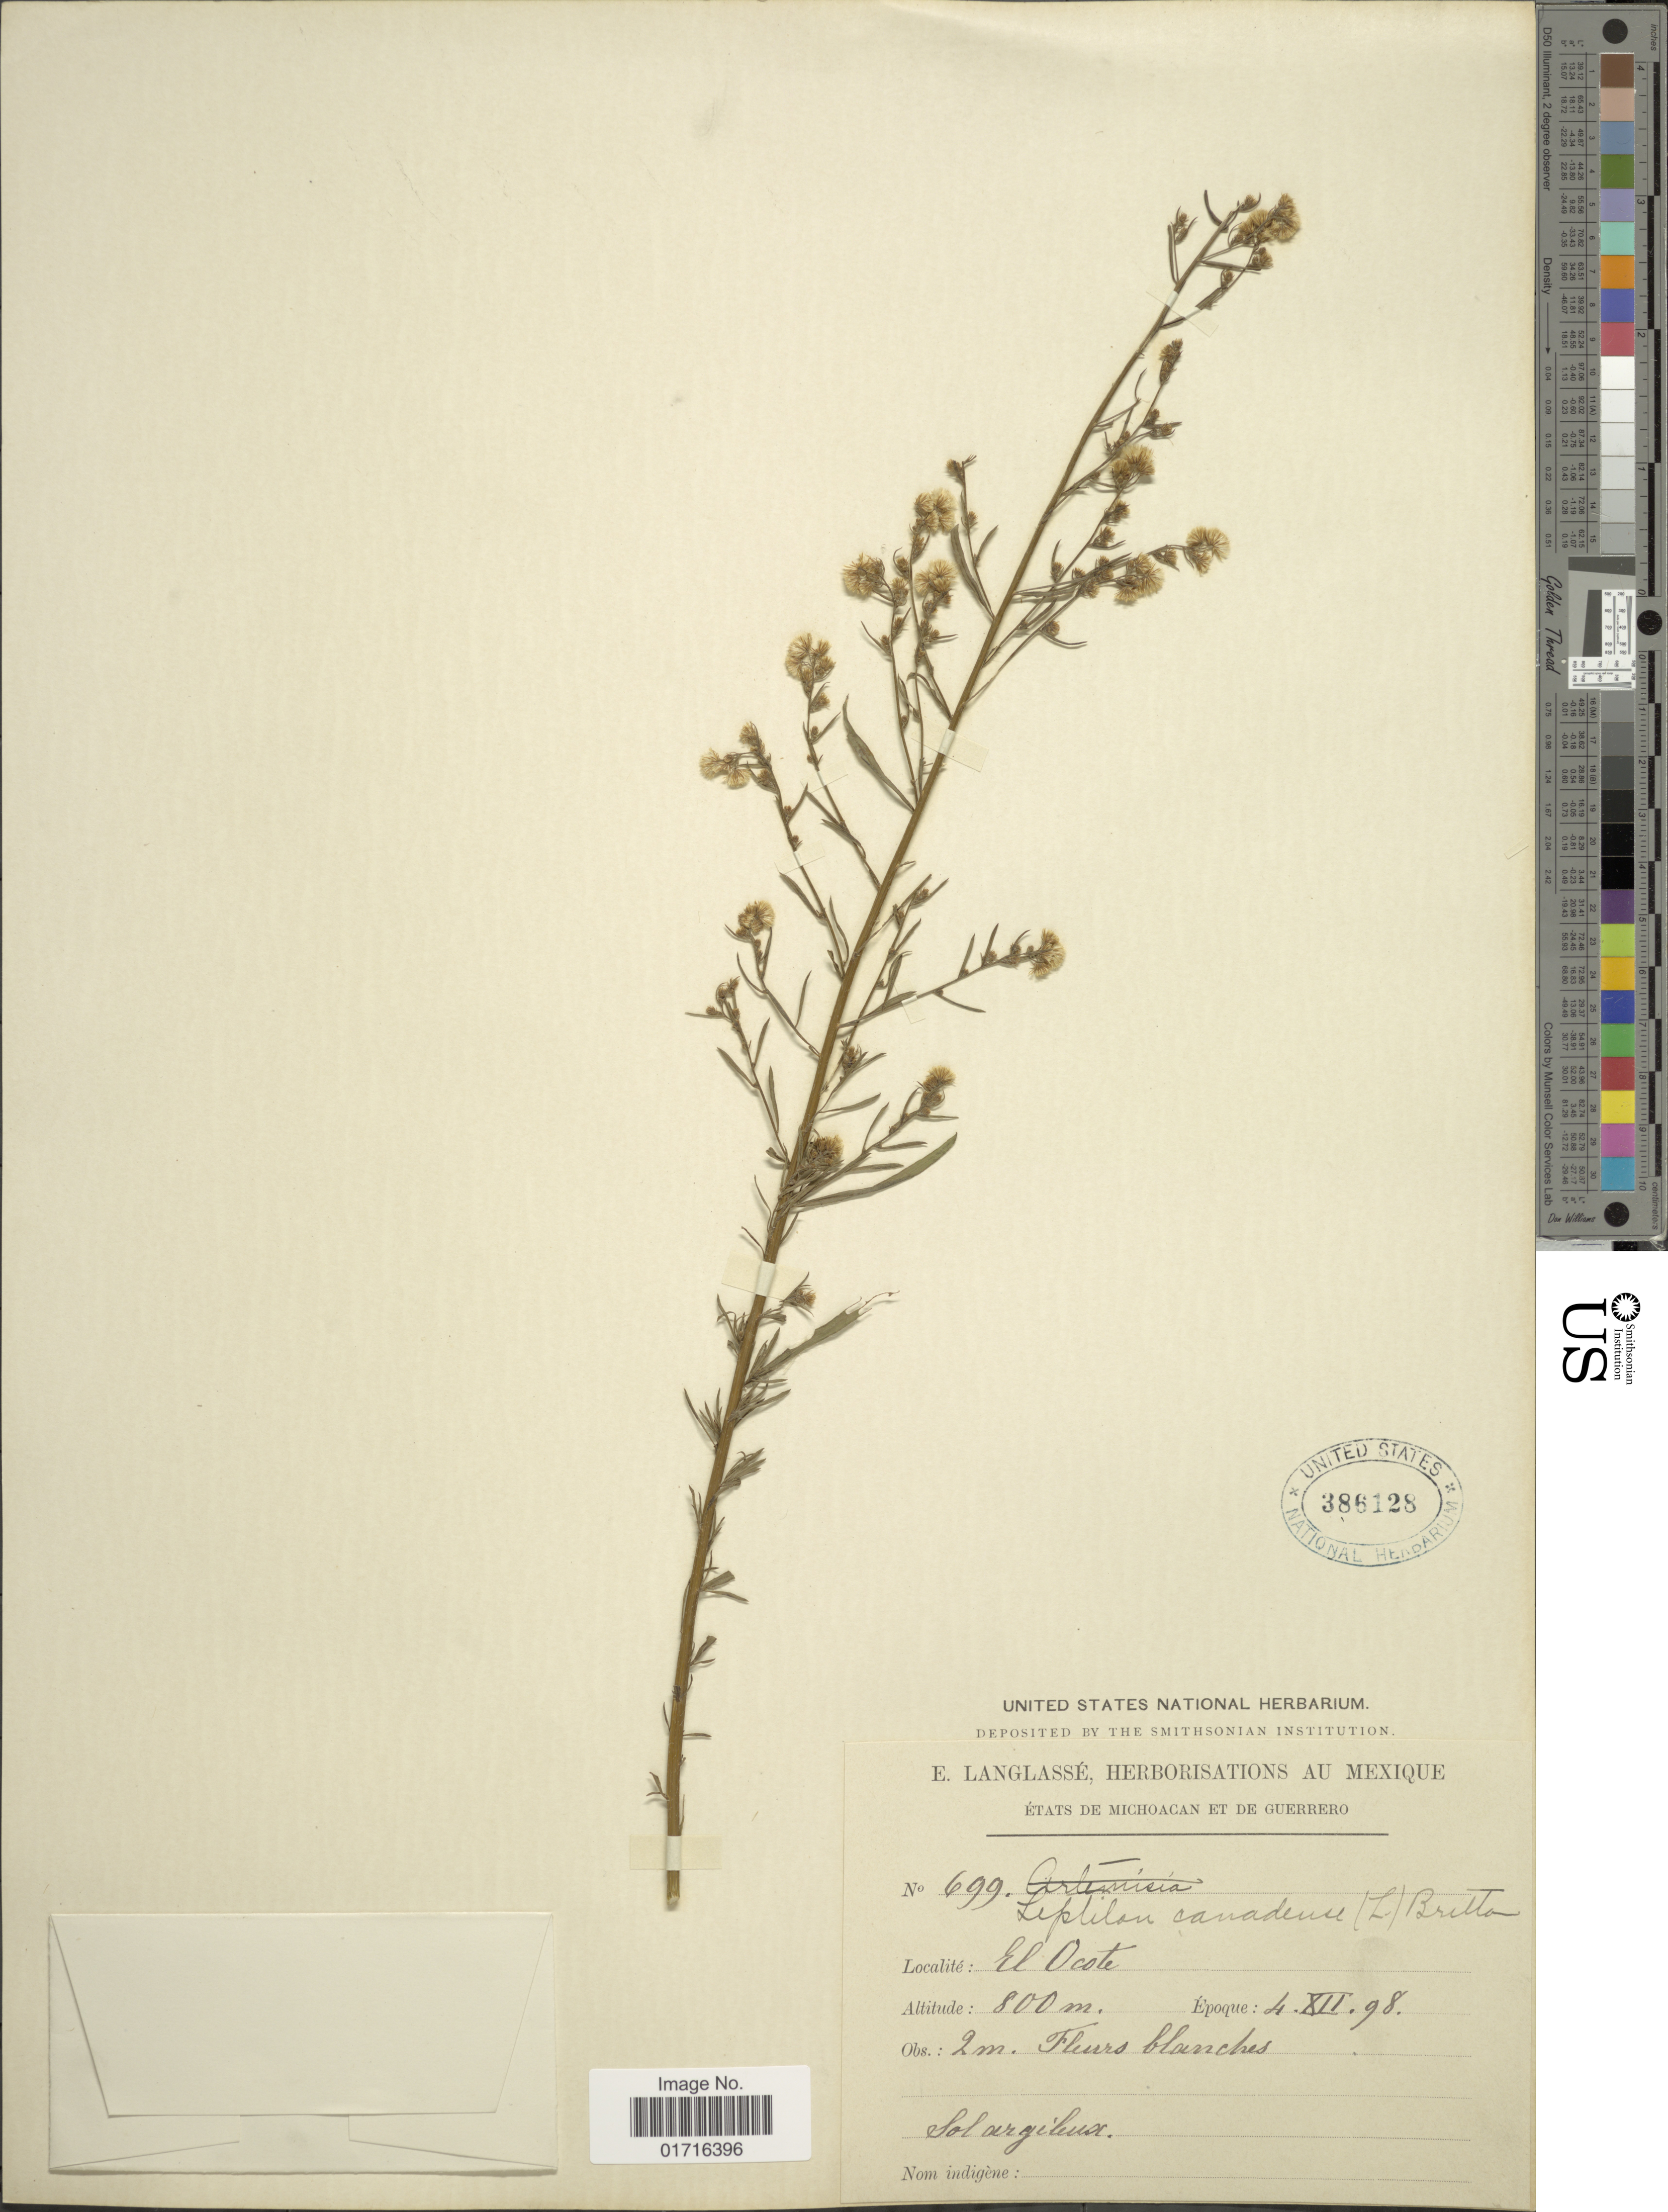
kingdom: Plantae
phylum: Tracheophyta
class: Magnoliopsida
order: Asterales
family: Asteraceae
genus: Conyza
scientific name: Conyza canadensis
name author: (L.) Cronq.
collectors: E. Langlassé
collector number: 699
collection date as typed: Transcribed d/m/y: 4/12/98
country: Mexico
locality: Etats de Michoacan et de Guerrero, El Ocote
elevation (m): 800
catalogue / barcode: US 386128